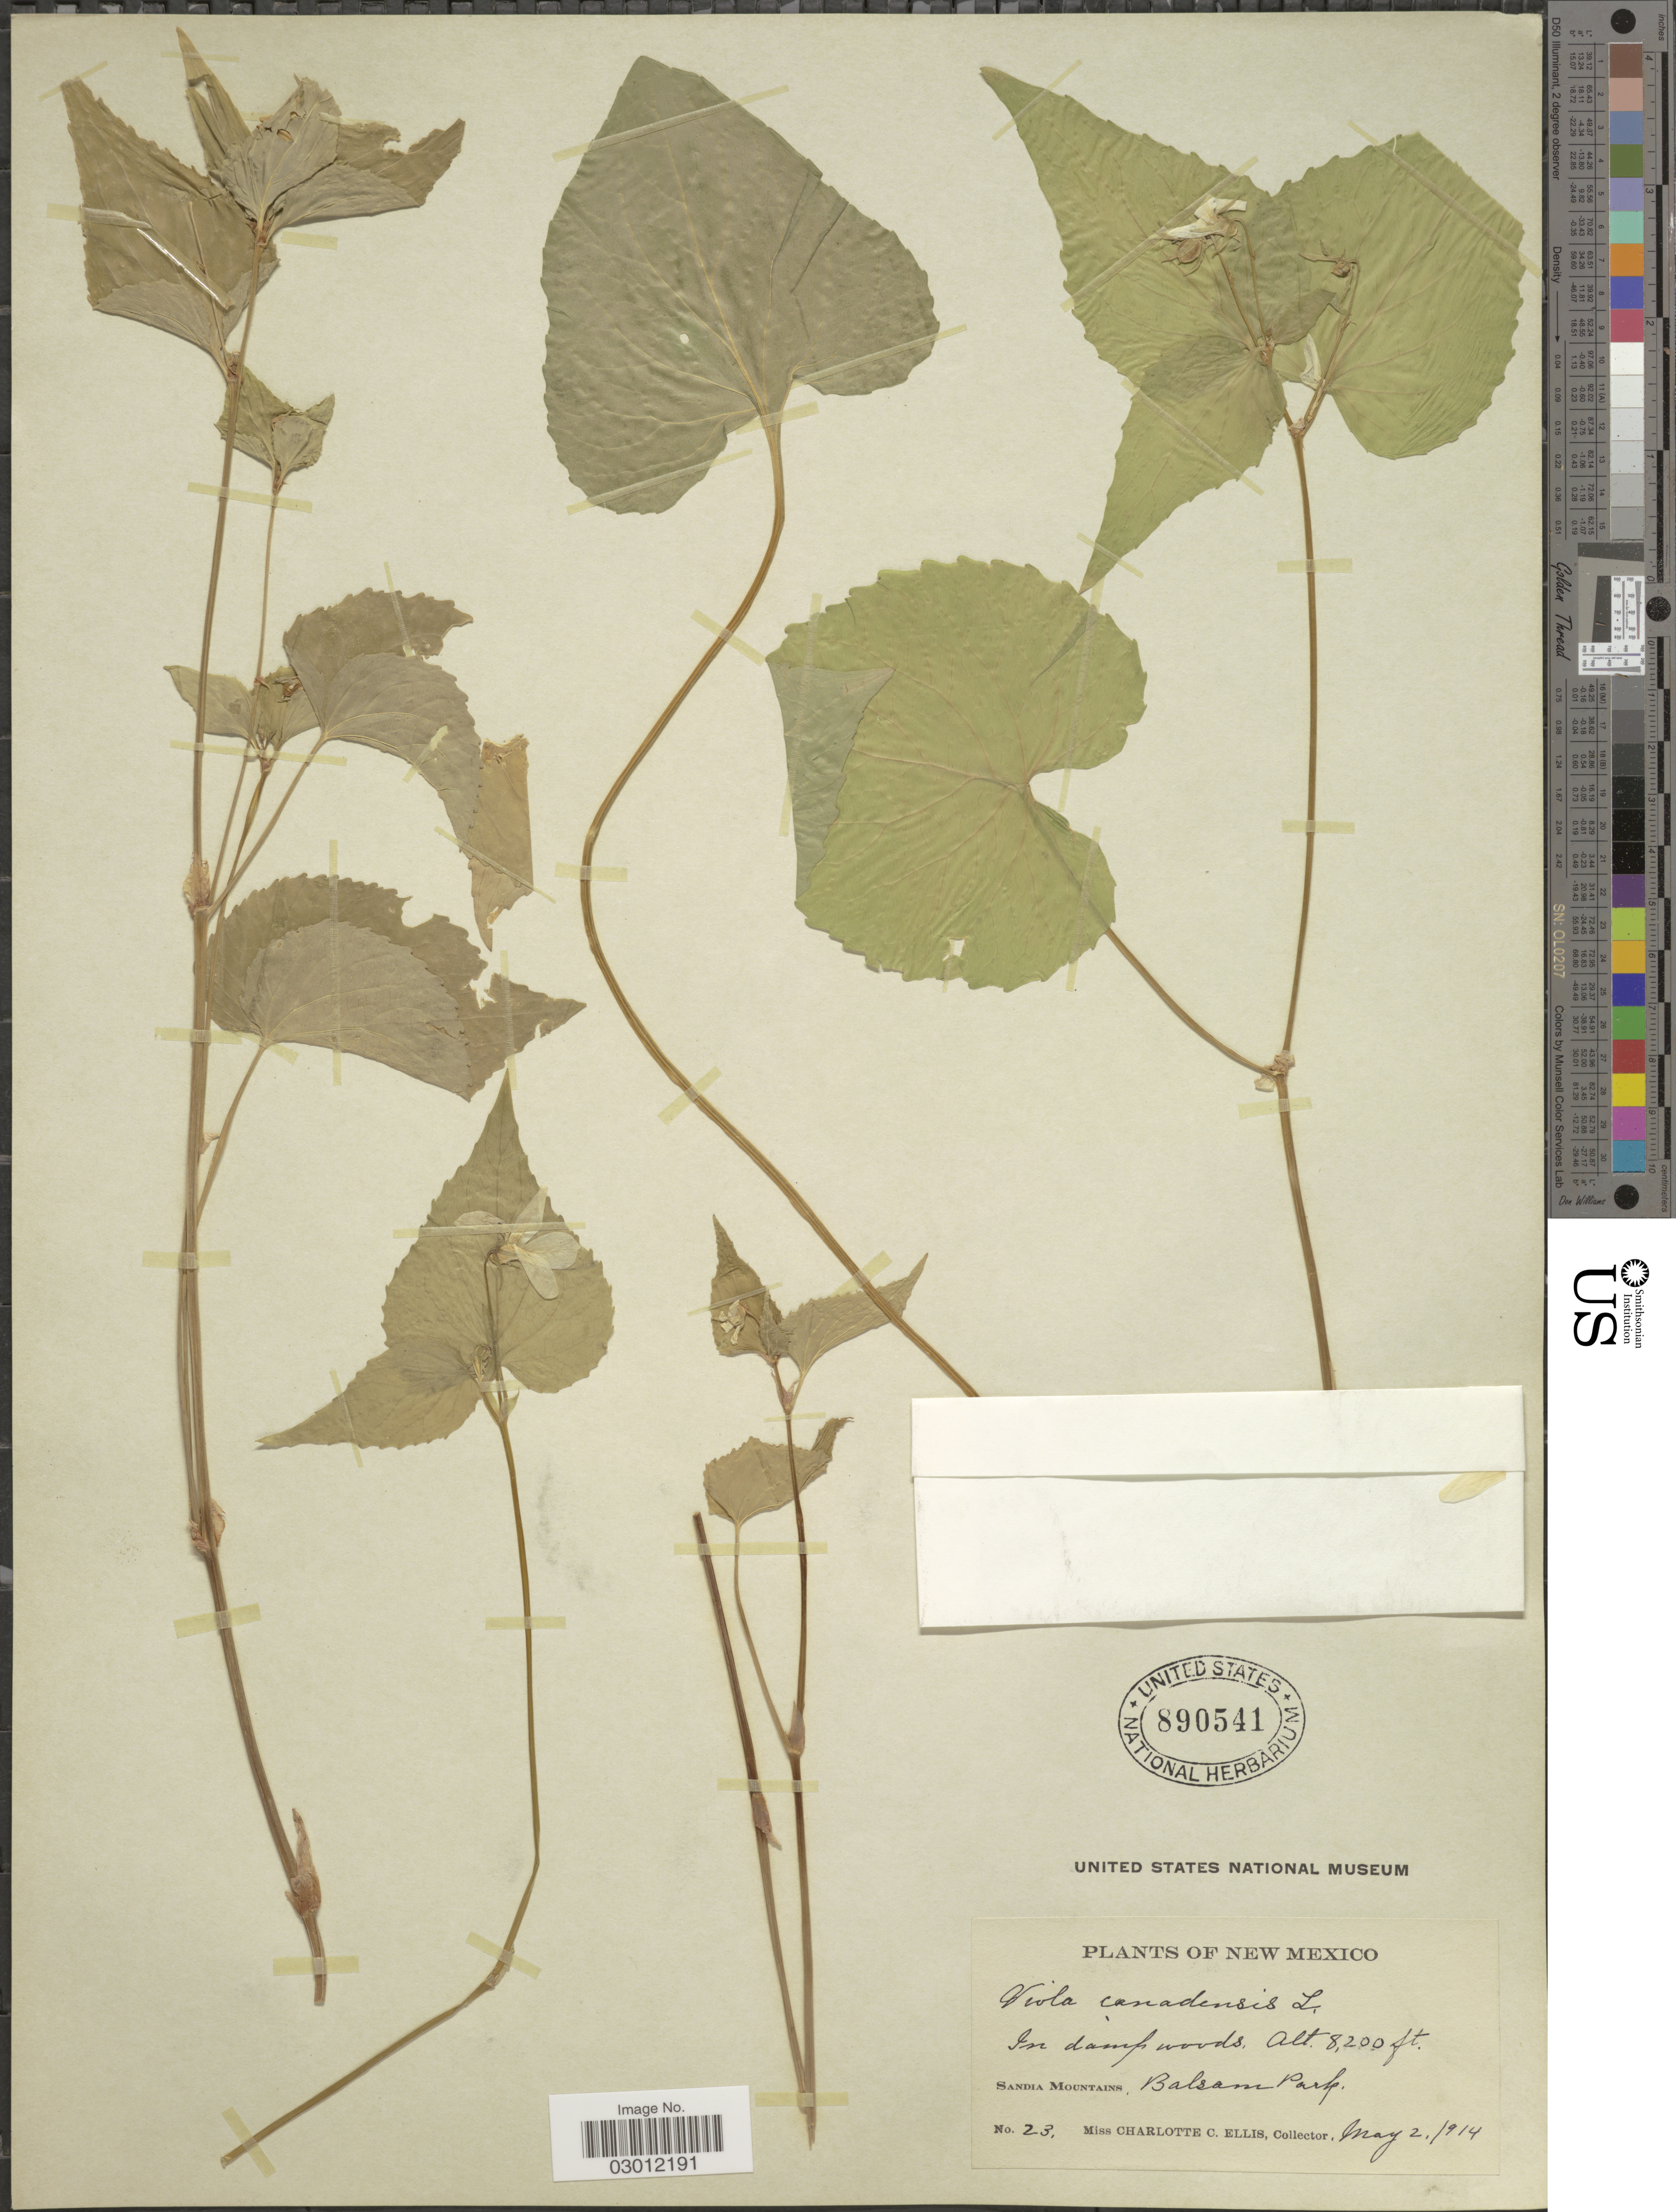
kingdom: Plantae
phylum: Tracheophyta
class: Magnoliopsida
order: Malpighiales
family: Violaceae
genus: Viola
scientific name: Viola canadensis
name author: L.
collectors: C. C. Ellis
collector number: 23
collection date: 1914-05-02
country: United States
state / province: New Mexico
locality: Sandia Mountains, Balsam Park.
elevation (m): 2499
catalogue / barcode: US 890541